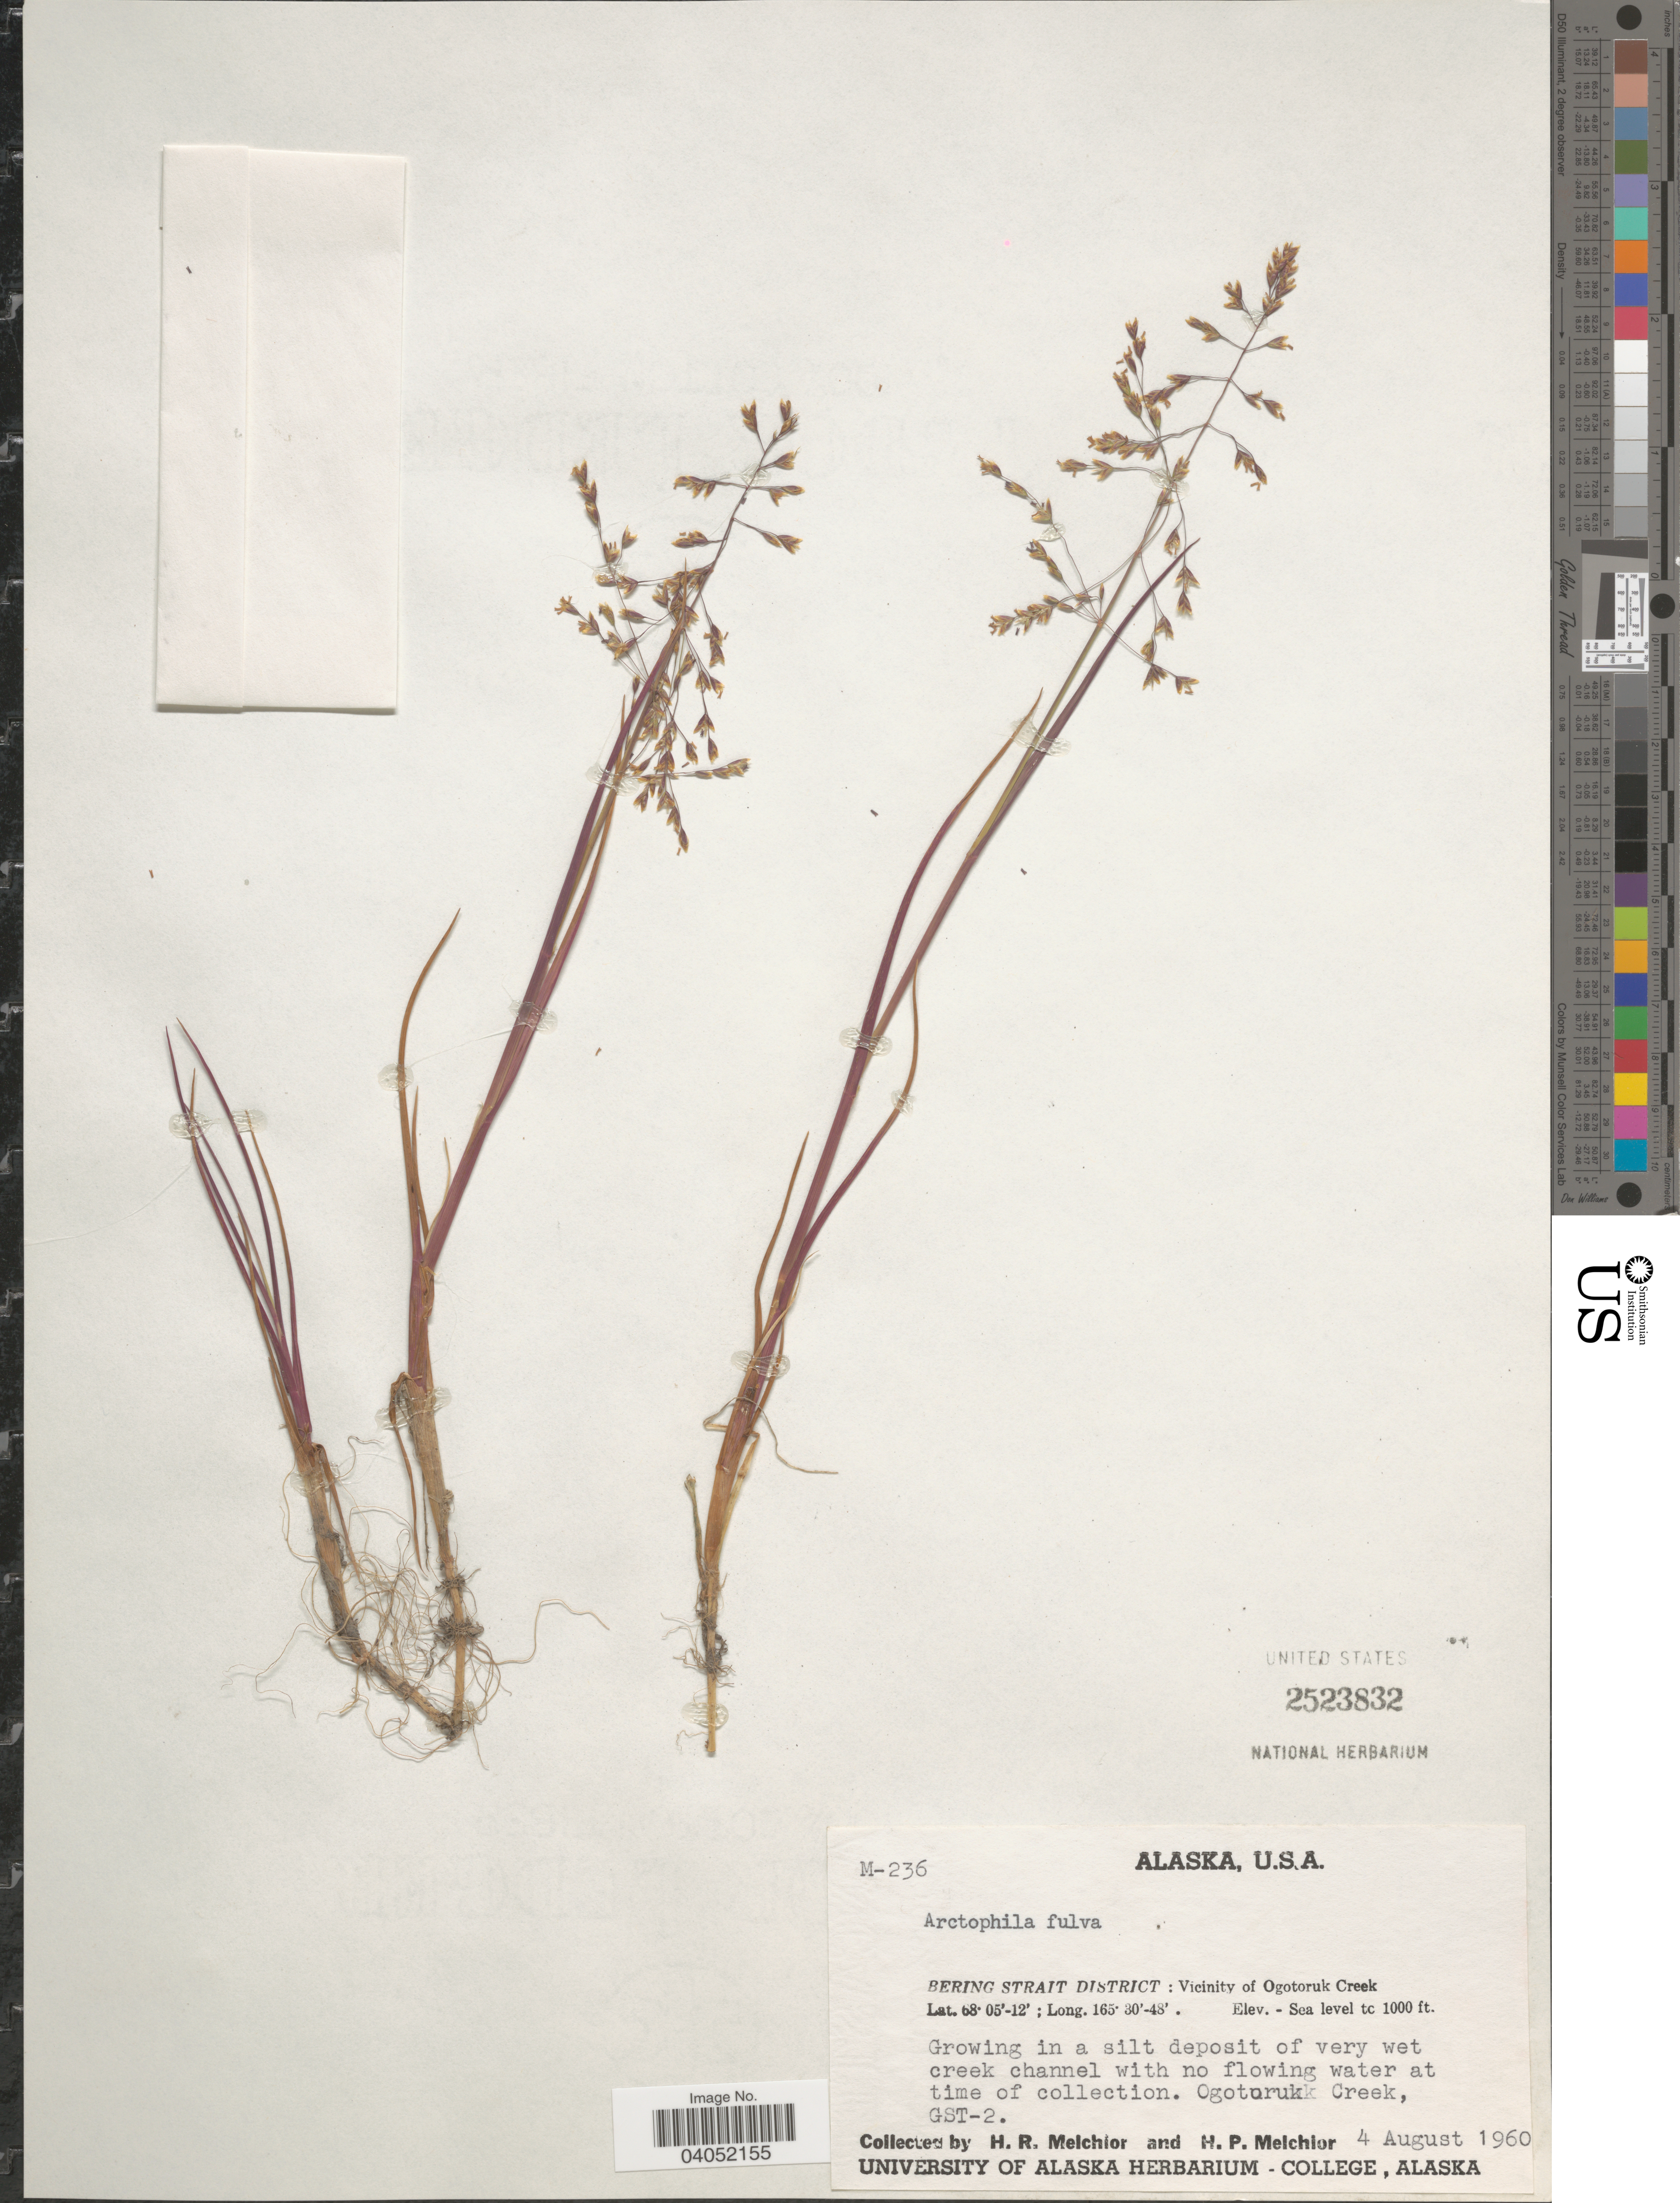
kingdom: Plantae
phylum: Tracheophyta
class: Liliopsida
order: Poales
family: Poaceae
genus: Arctophila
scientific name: Arctophila fulva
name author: (Trin.) Andersson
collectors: H. R. Melchior & H. P. Melchior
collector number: M-236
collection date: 1960-08-04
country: United States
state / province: Alaska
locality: Bering Strait District : Vicinity of Ogotoruk Creek. Ogotoruk Creek, GST-2.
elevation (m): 0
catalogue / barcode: US 2523832